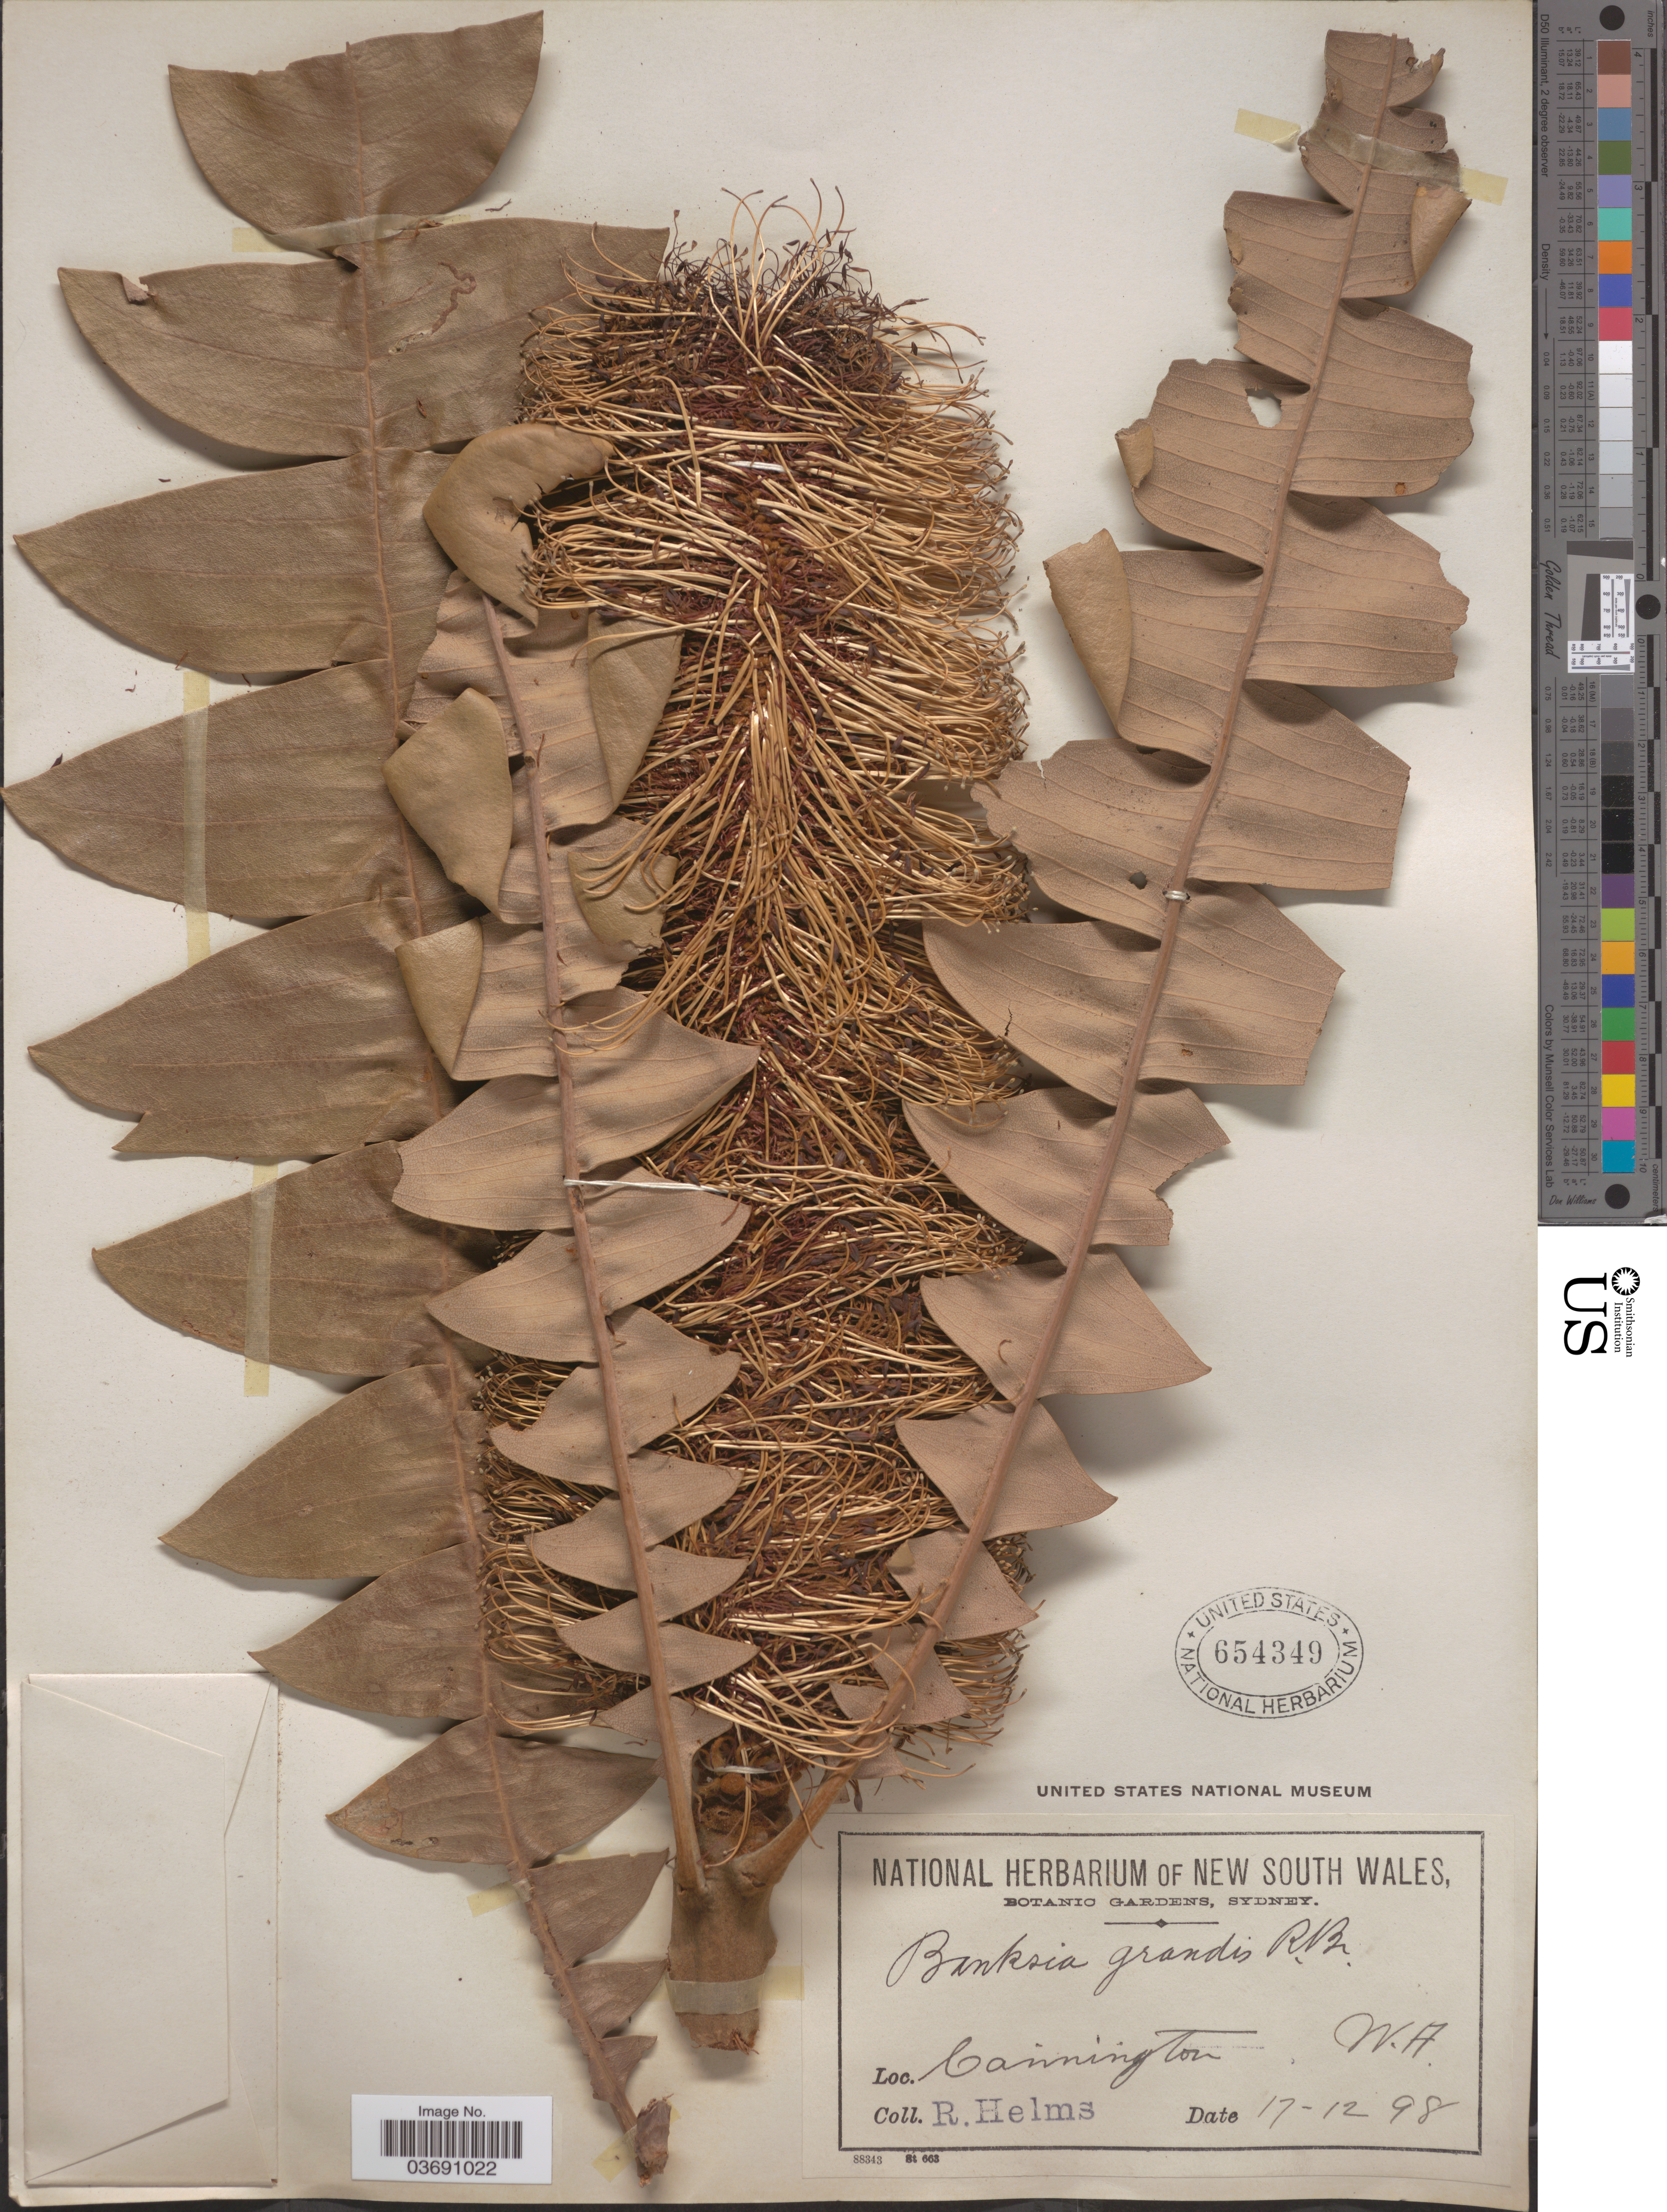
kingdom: Plantae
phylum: Tracheophyta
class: Magnoliopsida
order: Proteales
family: Proteaceae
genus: Banksia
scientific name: Banksia grandis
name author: Willd.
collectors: R. Helms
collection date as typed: Transcribed d/m/y: 17/12/98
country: Australia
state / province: Western Australia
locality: Cannington.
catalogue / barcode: US 654349